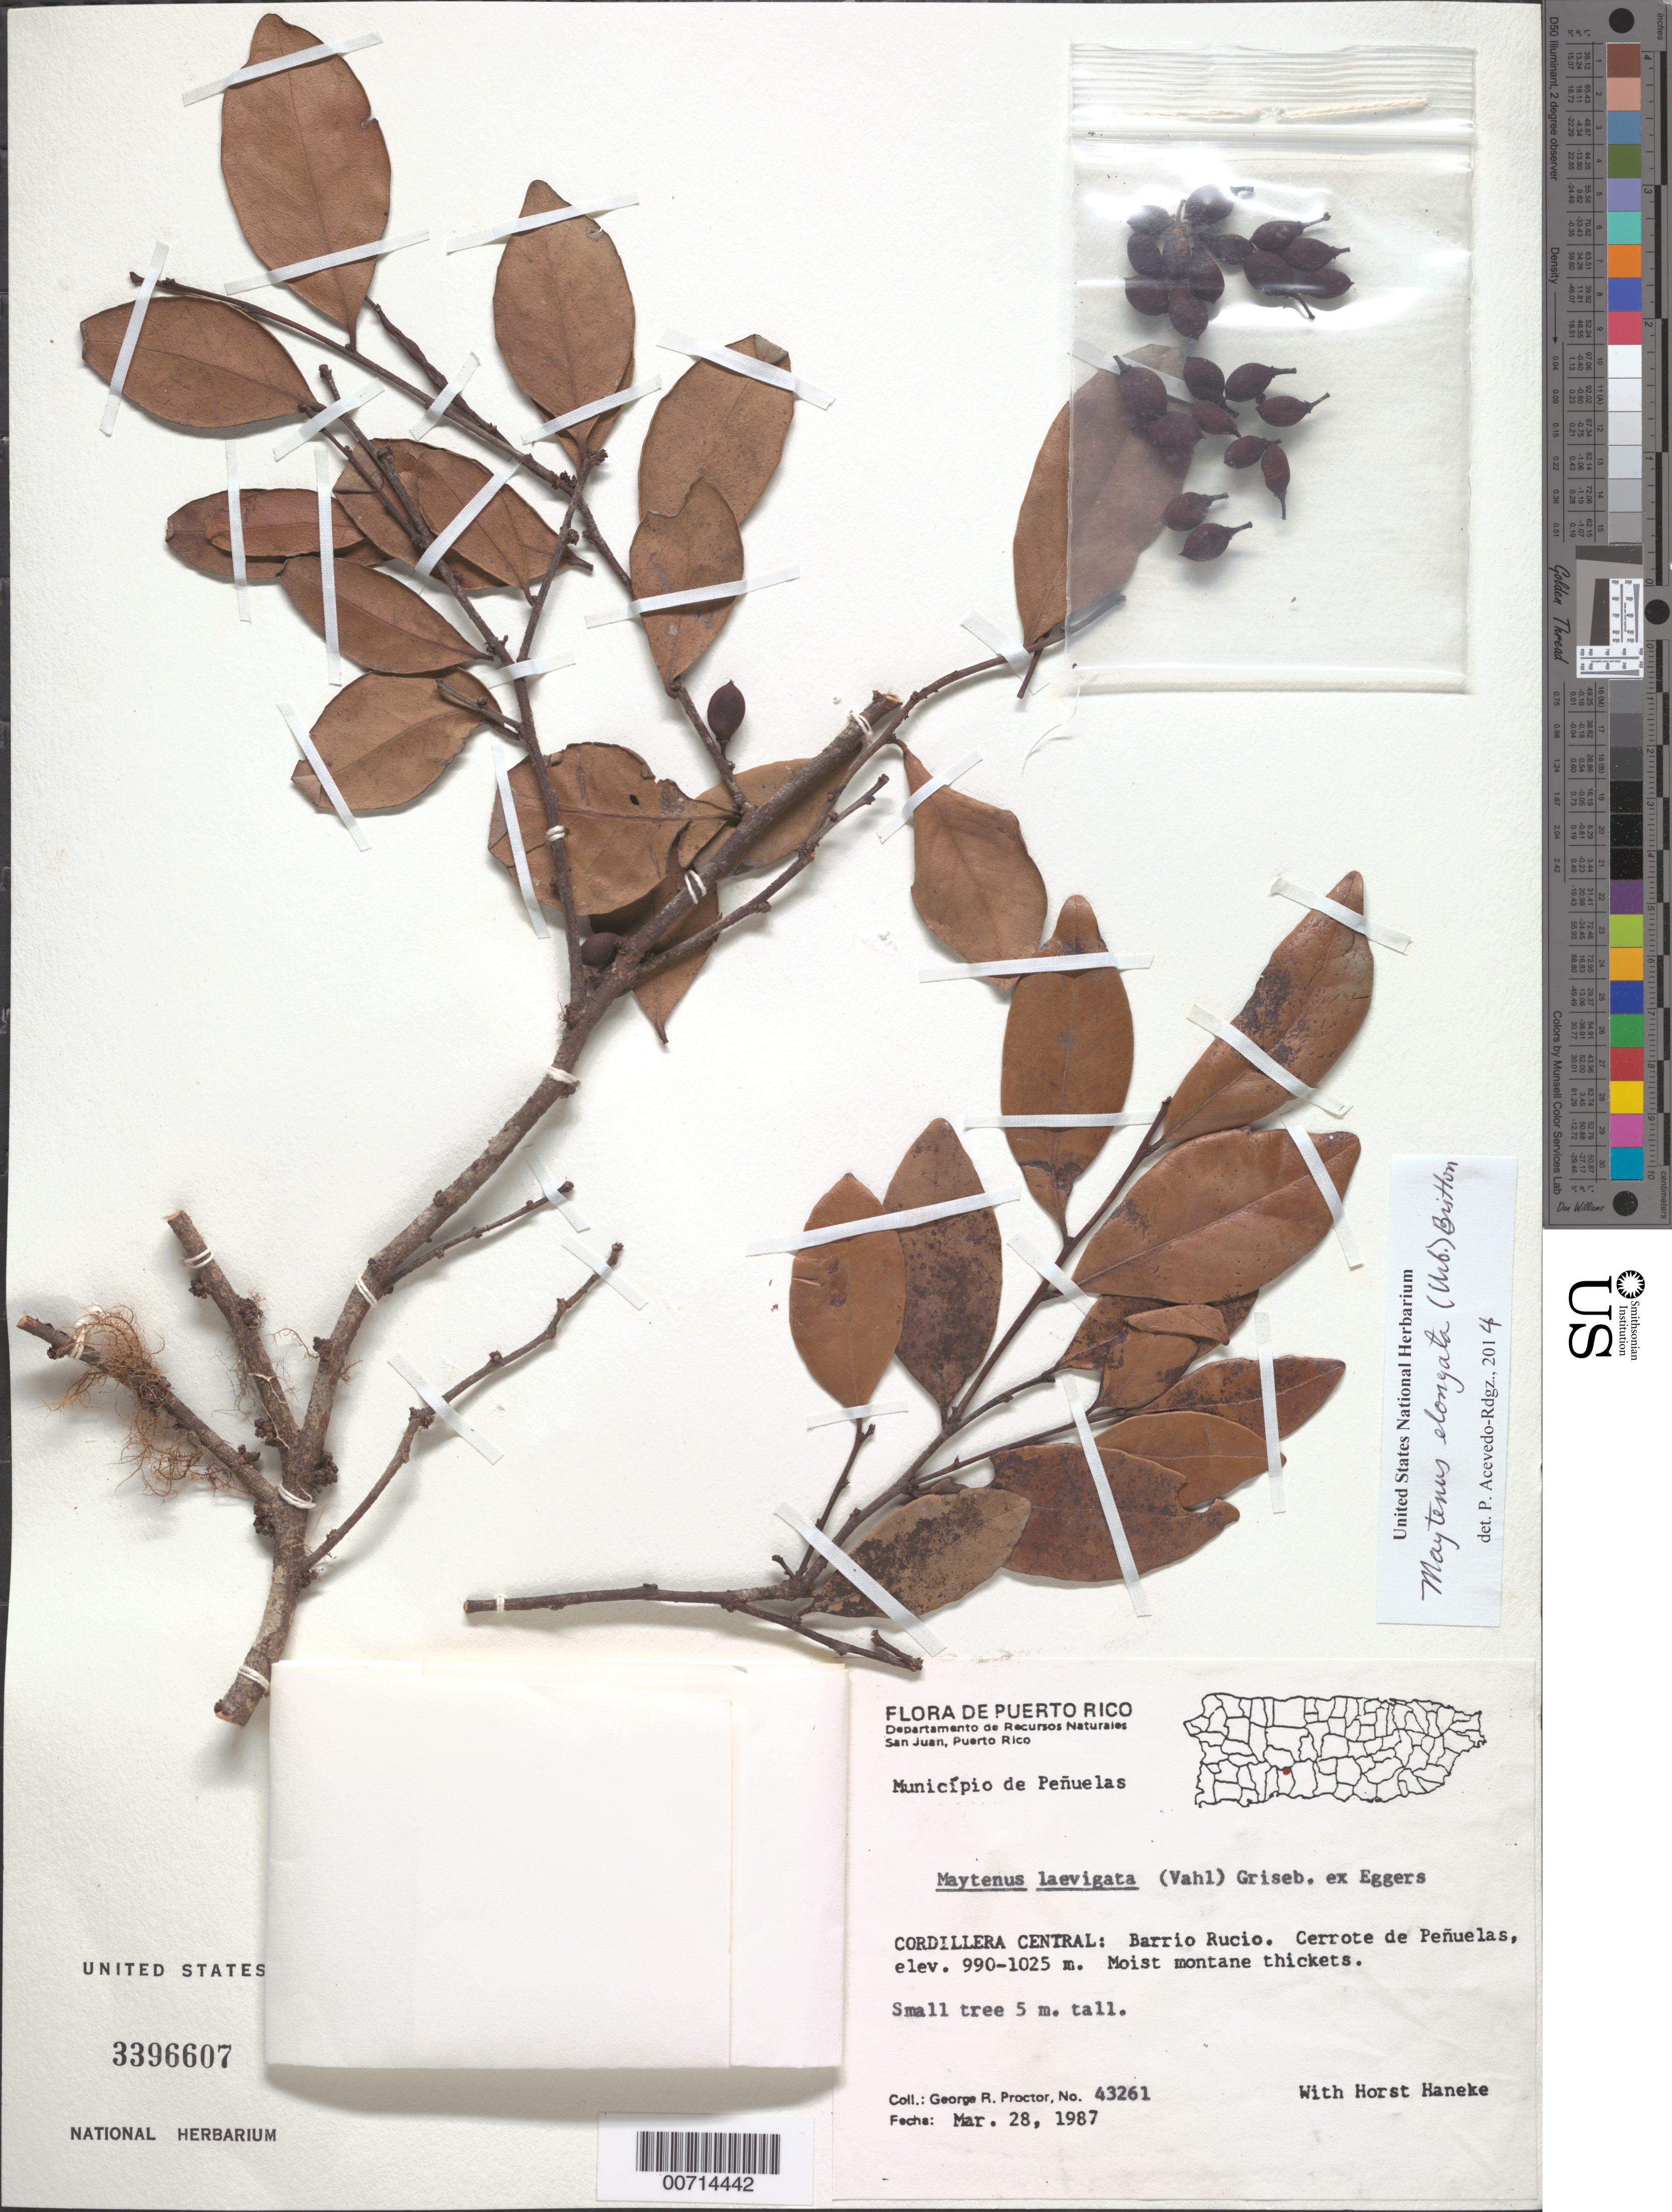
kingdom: Plantae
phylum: Tracheophyta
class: Magnoliopsida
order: Celastrales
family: Celastraceae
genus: Maytenus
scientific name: Maytenus elongata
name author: (Urb.) Britton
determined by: Acevedo-Rodríguez, P., (BOT), Smithsonian Institution - National Museum of Natural History (UNITED STATES)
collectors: G. R. Proctor & H. Haneke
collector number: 43261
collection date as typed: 28 Mar 1987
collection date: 1987-03-28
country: Puerto Rico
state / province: Peñuelas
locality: Mun. Peñuelas, Cordillera Central: Barrio Rucio, Cerrote de Peñuelas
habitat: Moist montane thickets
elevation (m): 990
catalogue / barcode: US 3396607